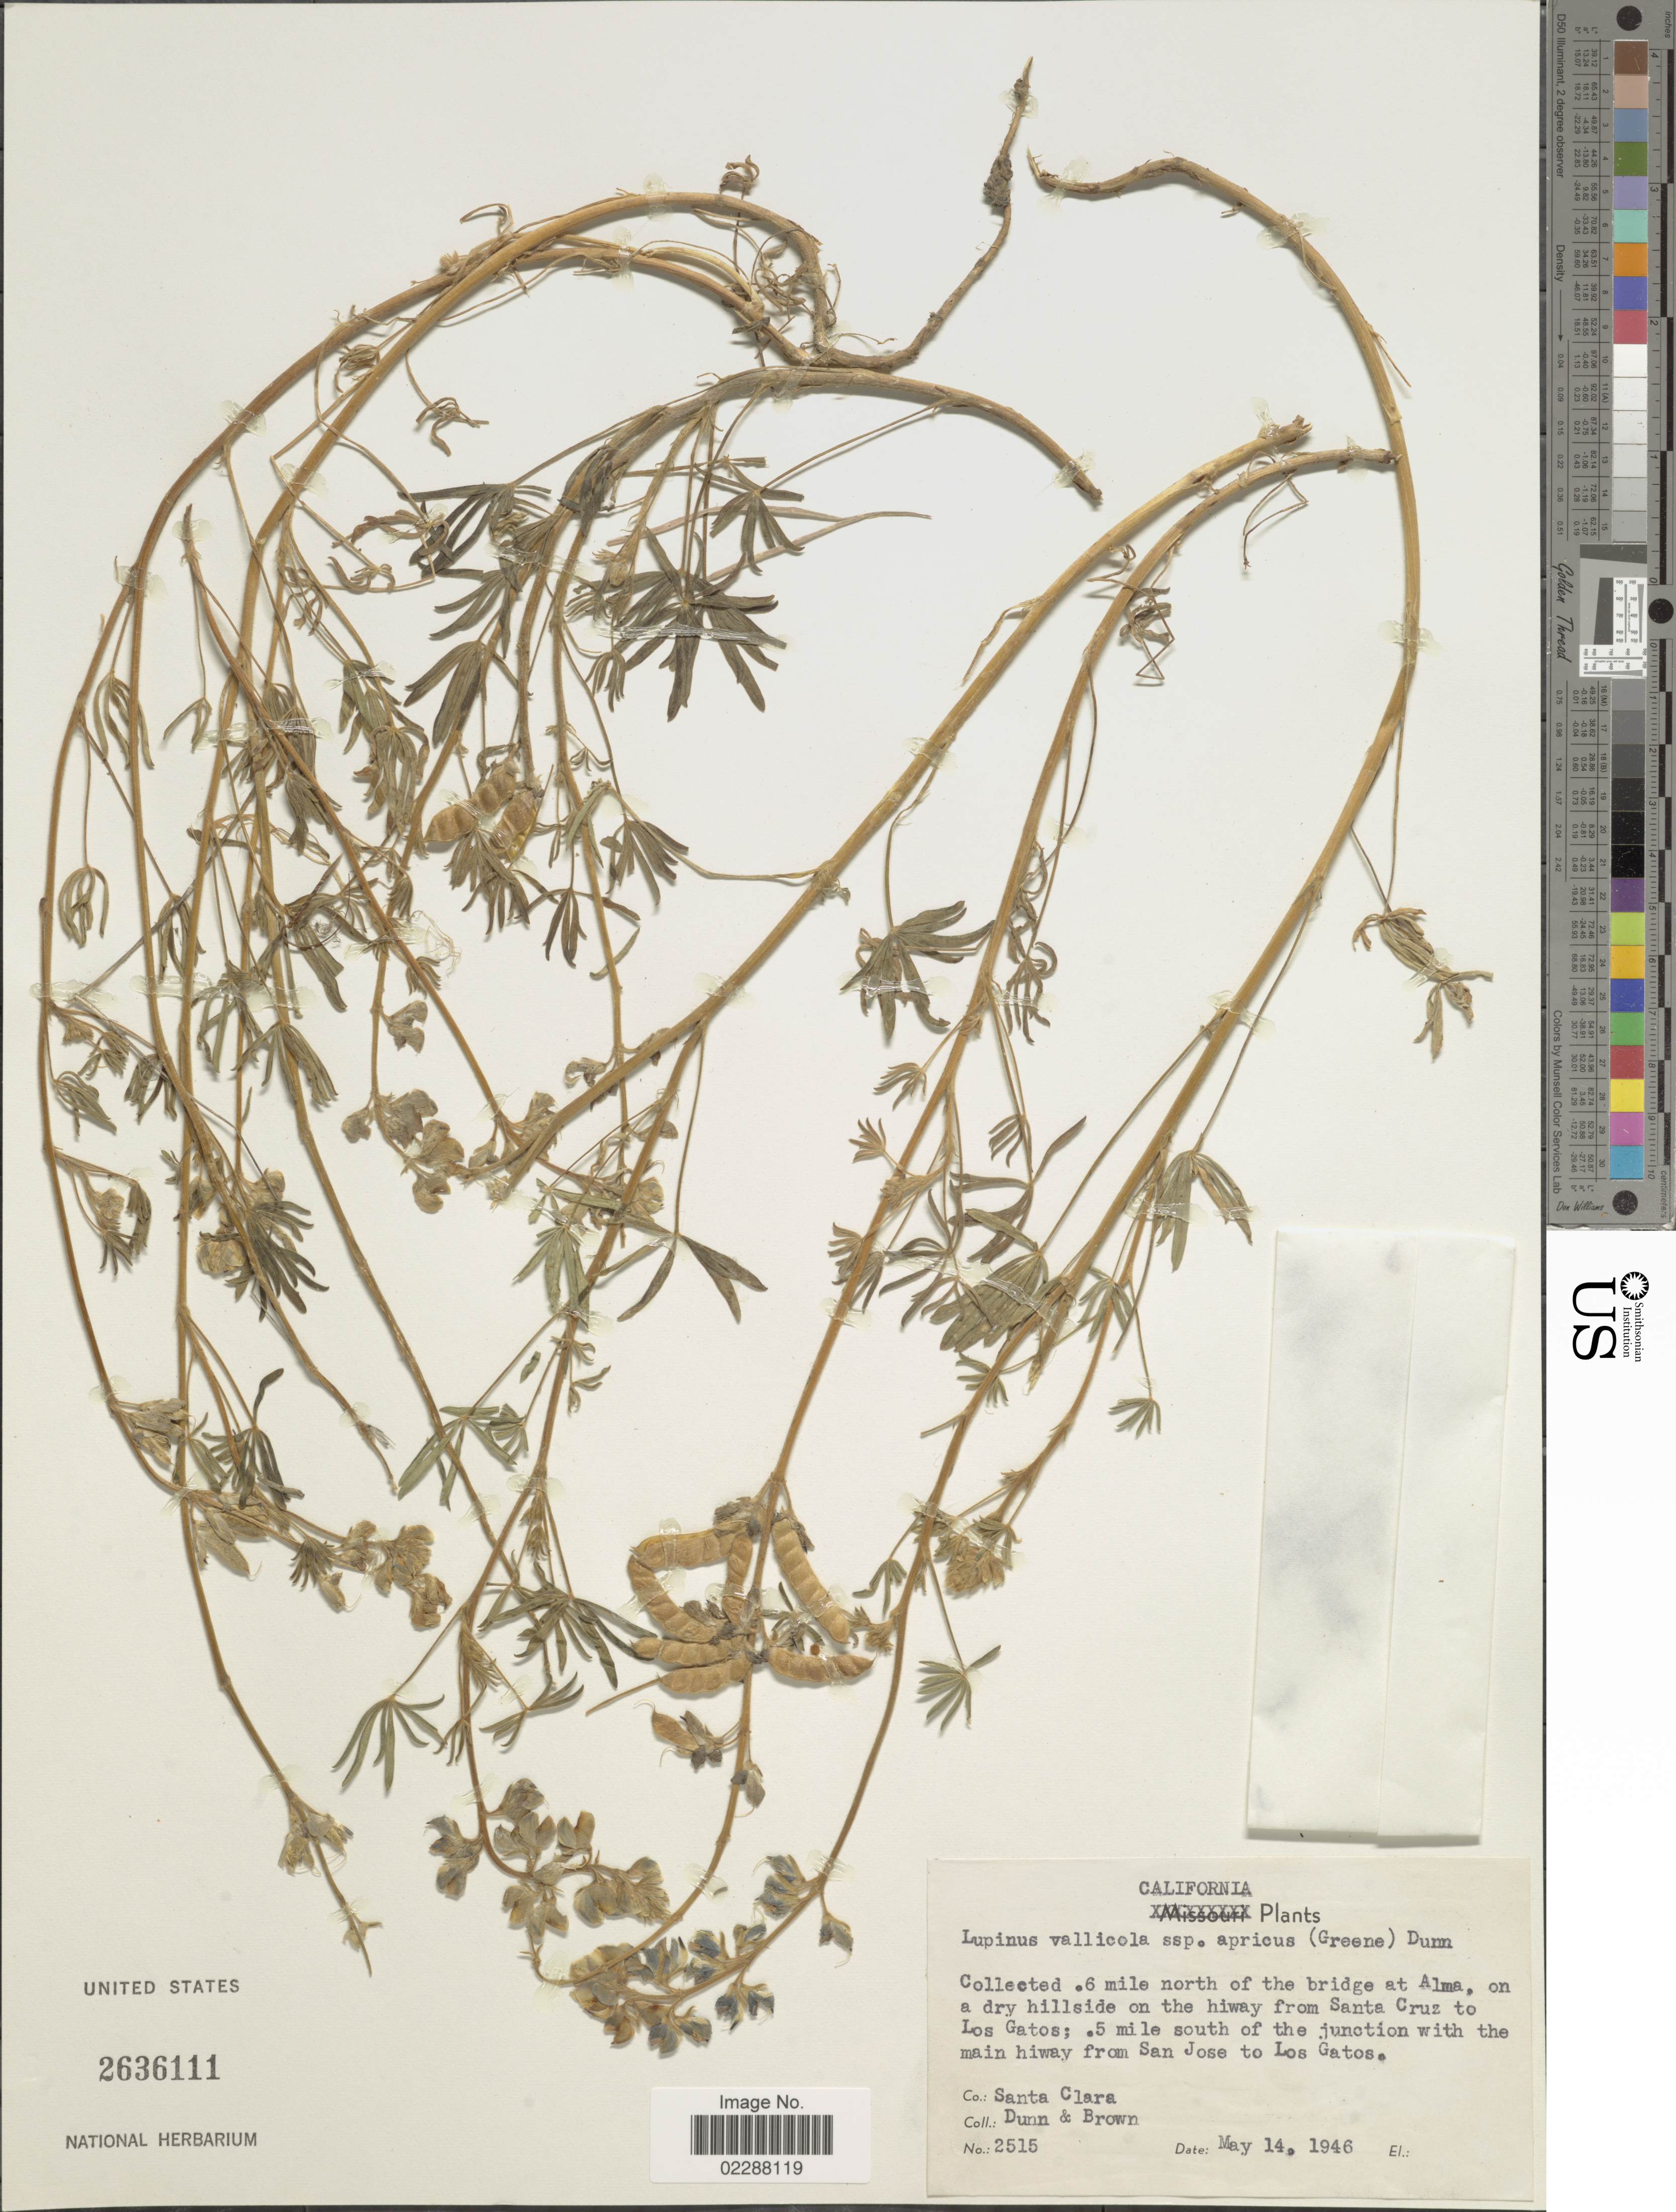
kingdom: Plantae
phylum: Tracheophyta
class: Magnoliopsida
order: Fabales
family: Fabaceae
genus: Lupinus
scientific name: Lupinus vallicola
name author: A. Heller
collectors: Dunn, -- & -- Brown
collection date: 1946-05-14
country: United States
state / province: California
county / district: Santa Clara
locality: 6 mile north of the bridge at Alma, on a dry hillside on the highway from Santa Cruz to Los Gatos, 5 mile south of the junction with thew main highway from San Jose to Los Gatos, Co.: Santa Clara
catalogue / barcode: US 2636111